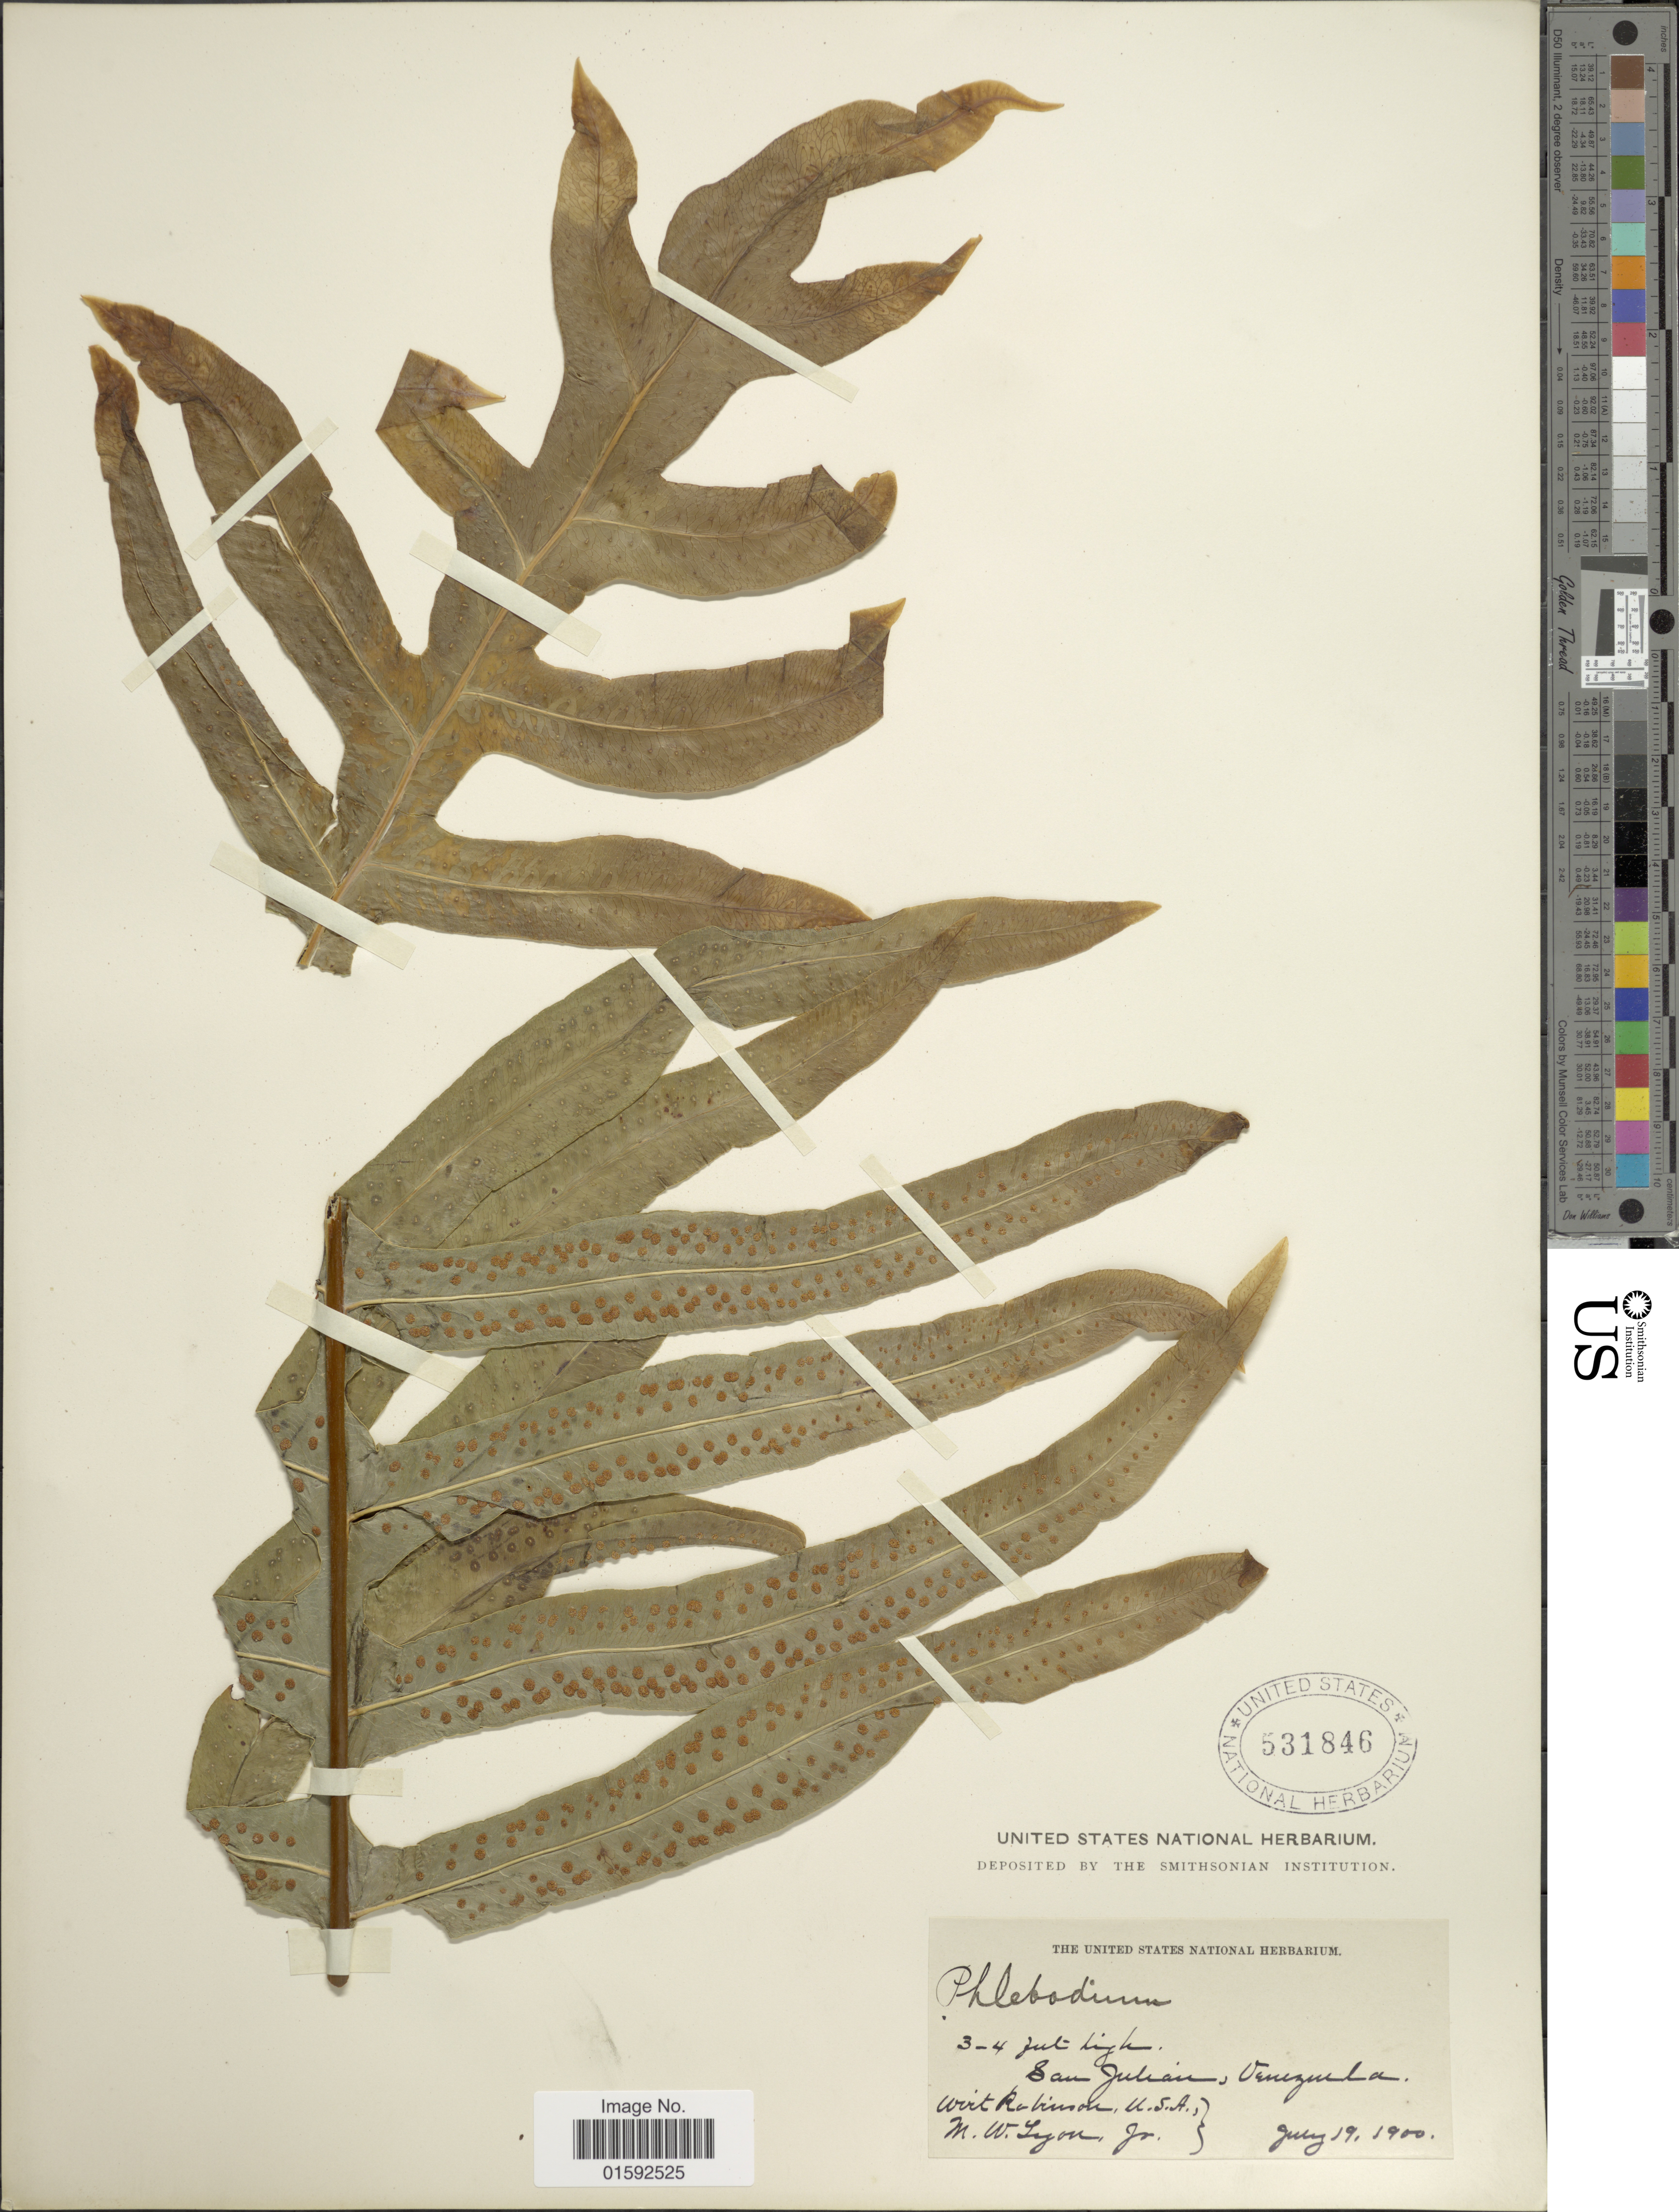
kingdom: Plantae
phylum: Tracheophyta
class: Polypodiopsida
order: Polypodiales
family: Polypodiaceae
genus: Phlebodium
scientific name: Phlebodium aureum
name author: (L.) J. Sm.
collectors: W. Robinson & M. Lyon Jr.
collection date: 1900-07-19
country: Venezuela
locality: San Julian, Venezuela.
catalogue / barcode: US 531846